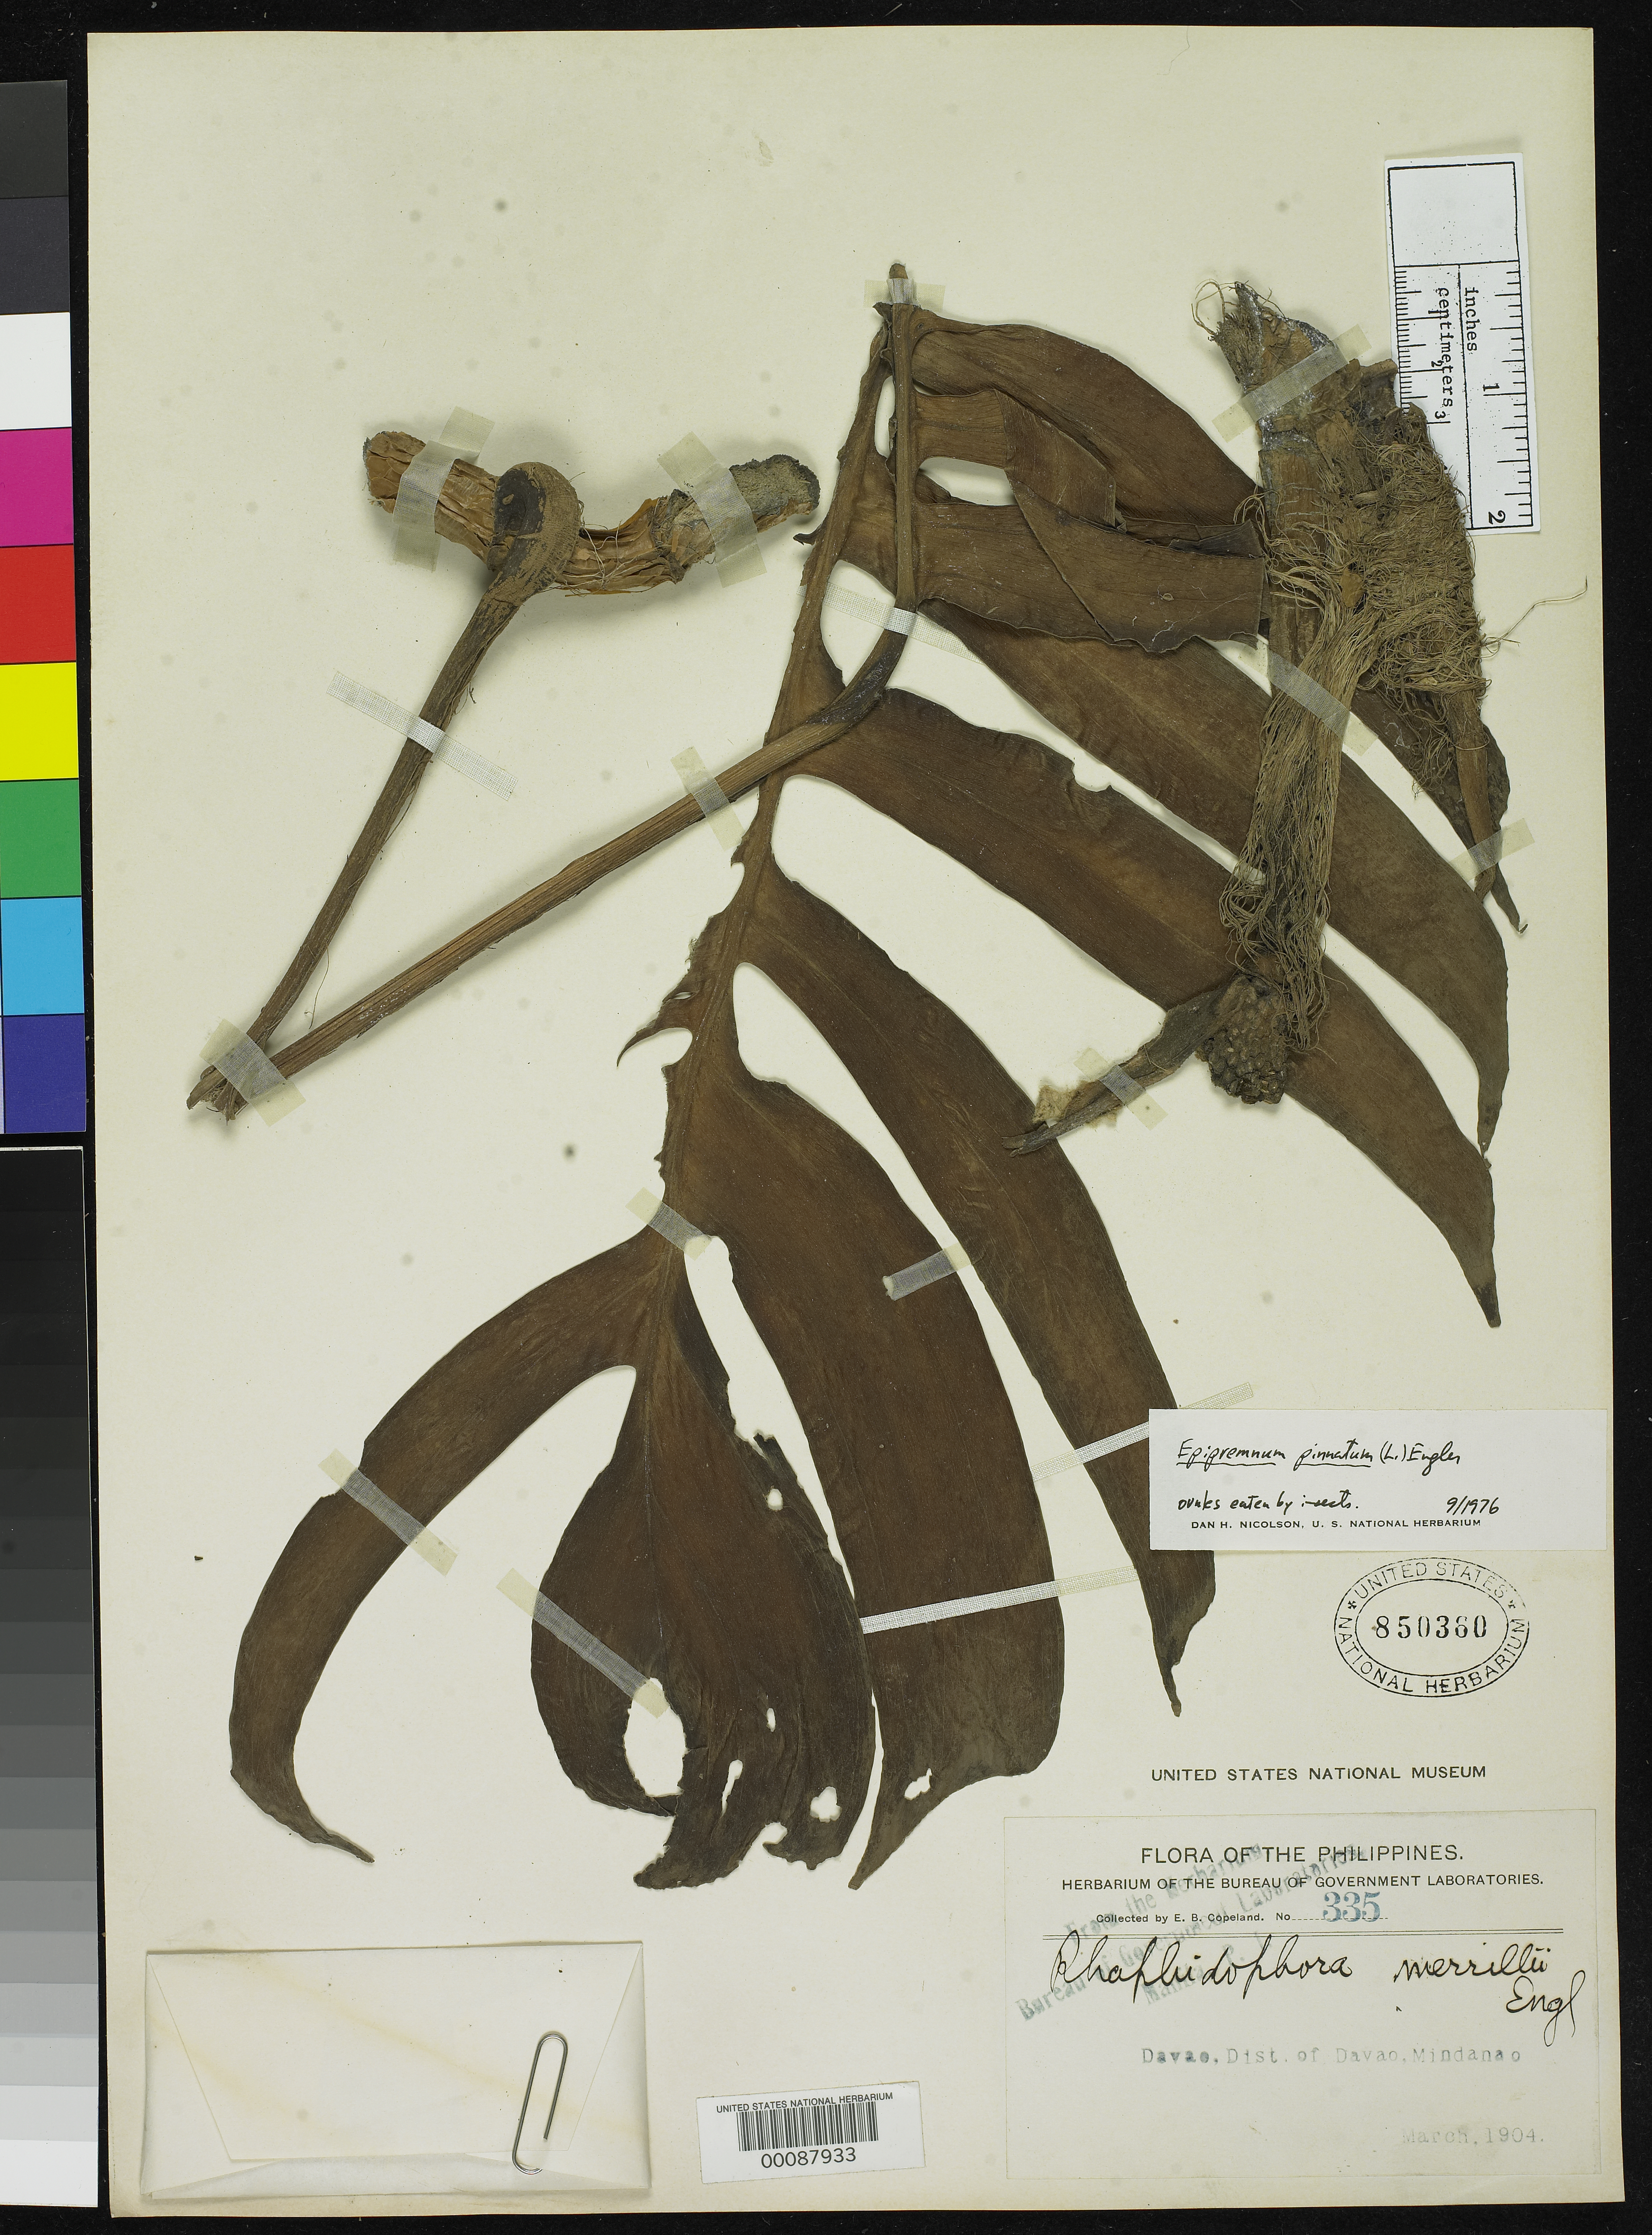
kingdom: Plantae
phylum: Tracheophyta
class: Liliopsida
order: Alismatales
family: Araceae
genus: Rhaphidophora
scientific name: Rhaphidophora merrillii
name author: Engl.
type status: Isosyntype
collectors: E. B. Copeland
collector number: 335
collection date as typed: Mar 1904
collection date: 1904-03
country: Philippines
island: Mindanao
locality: Davao, Dist. of Davao, Mindanao.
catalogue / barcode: US 850360